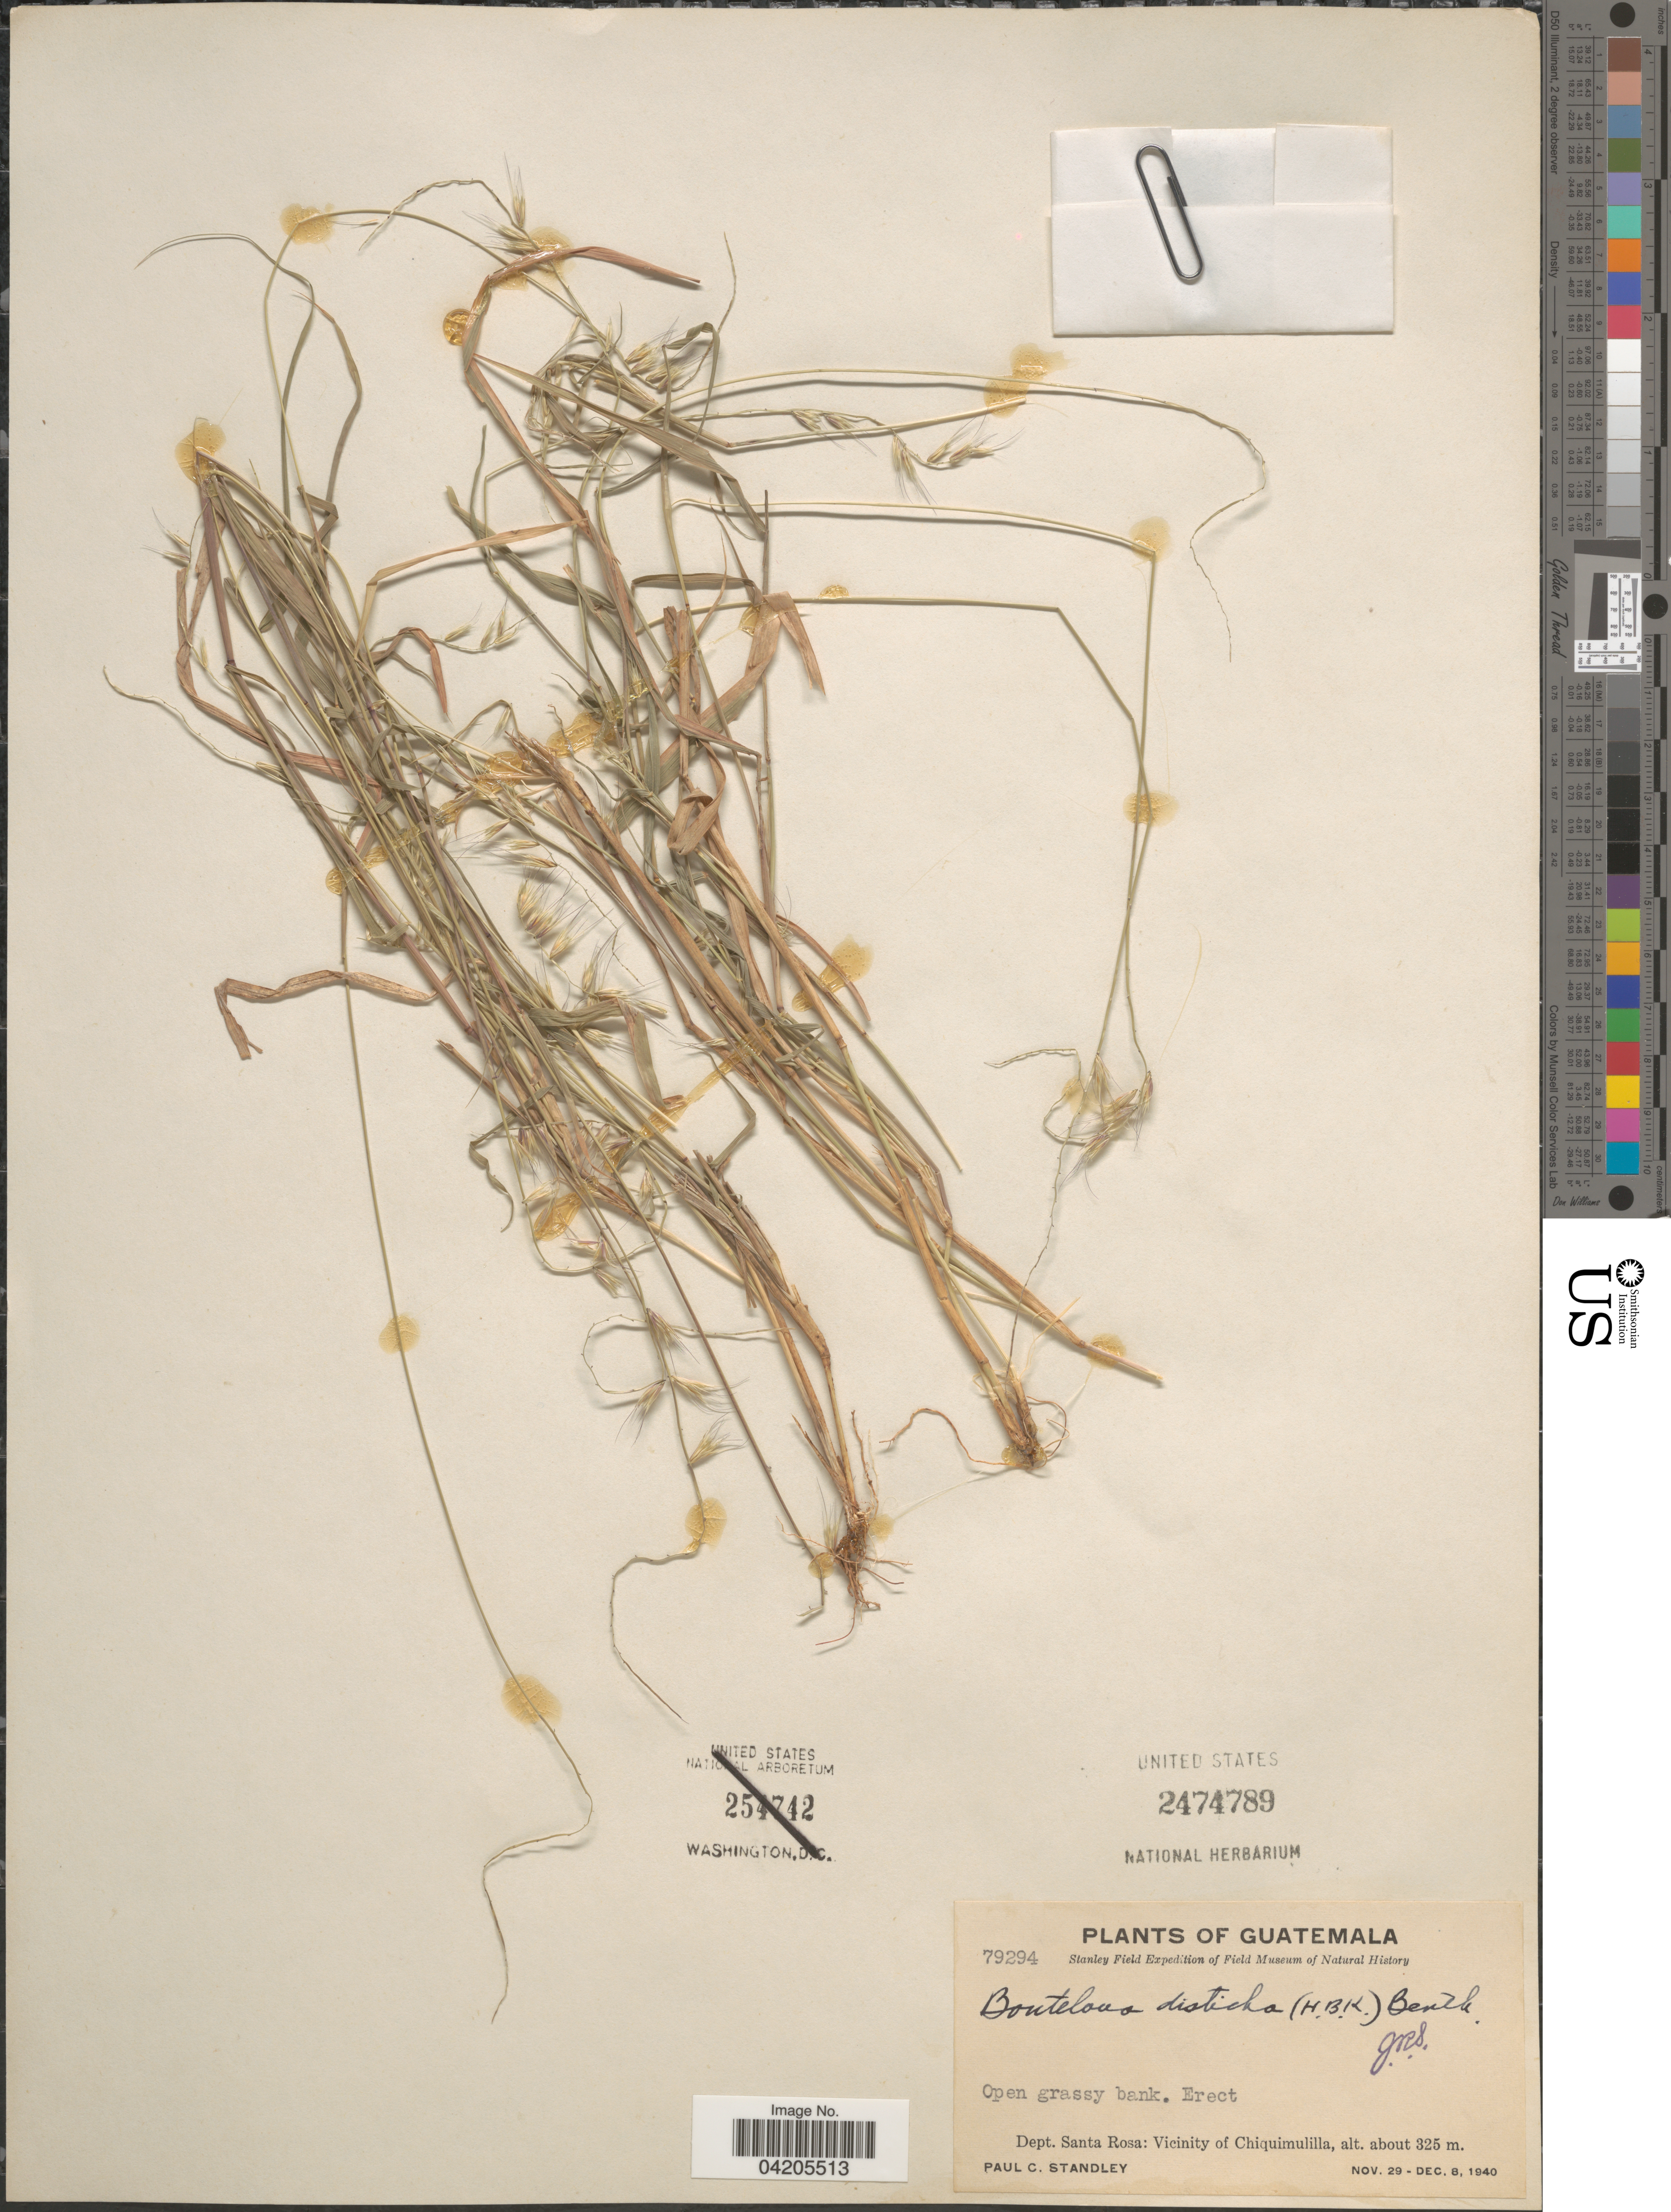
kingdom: Plantae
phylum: Tracheophyta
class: Liliopsida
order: Poales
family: Poaceae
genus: Bouteloua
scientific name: Bouteloua disticha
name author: (Kunth) Benth.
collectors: P. C. Standley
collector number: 79294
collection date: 1940-11-29/1940-12-08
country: Guatemala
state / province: Santa Rosa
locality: Stanley Field Expedition. Dept. Santa Rosa: Vicinity of Chiquimulilla.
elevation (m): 325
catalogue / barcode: US 2474789